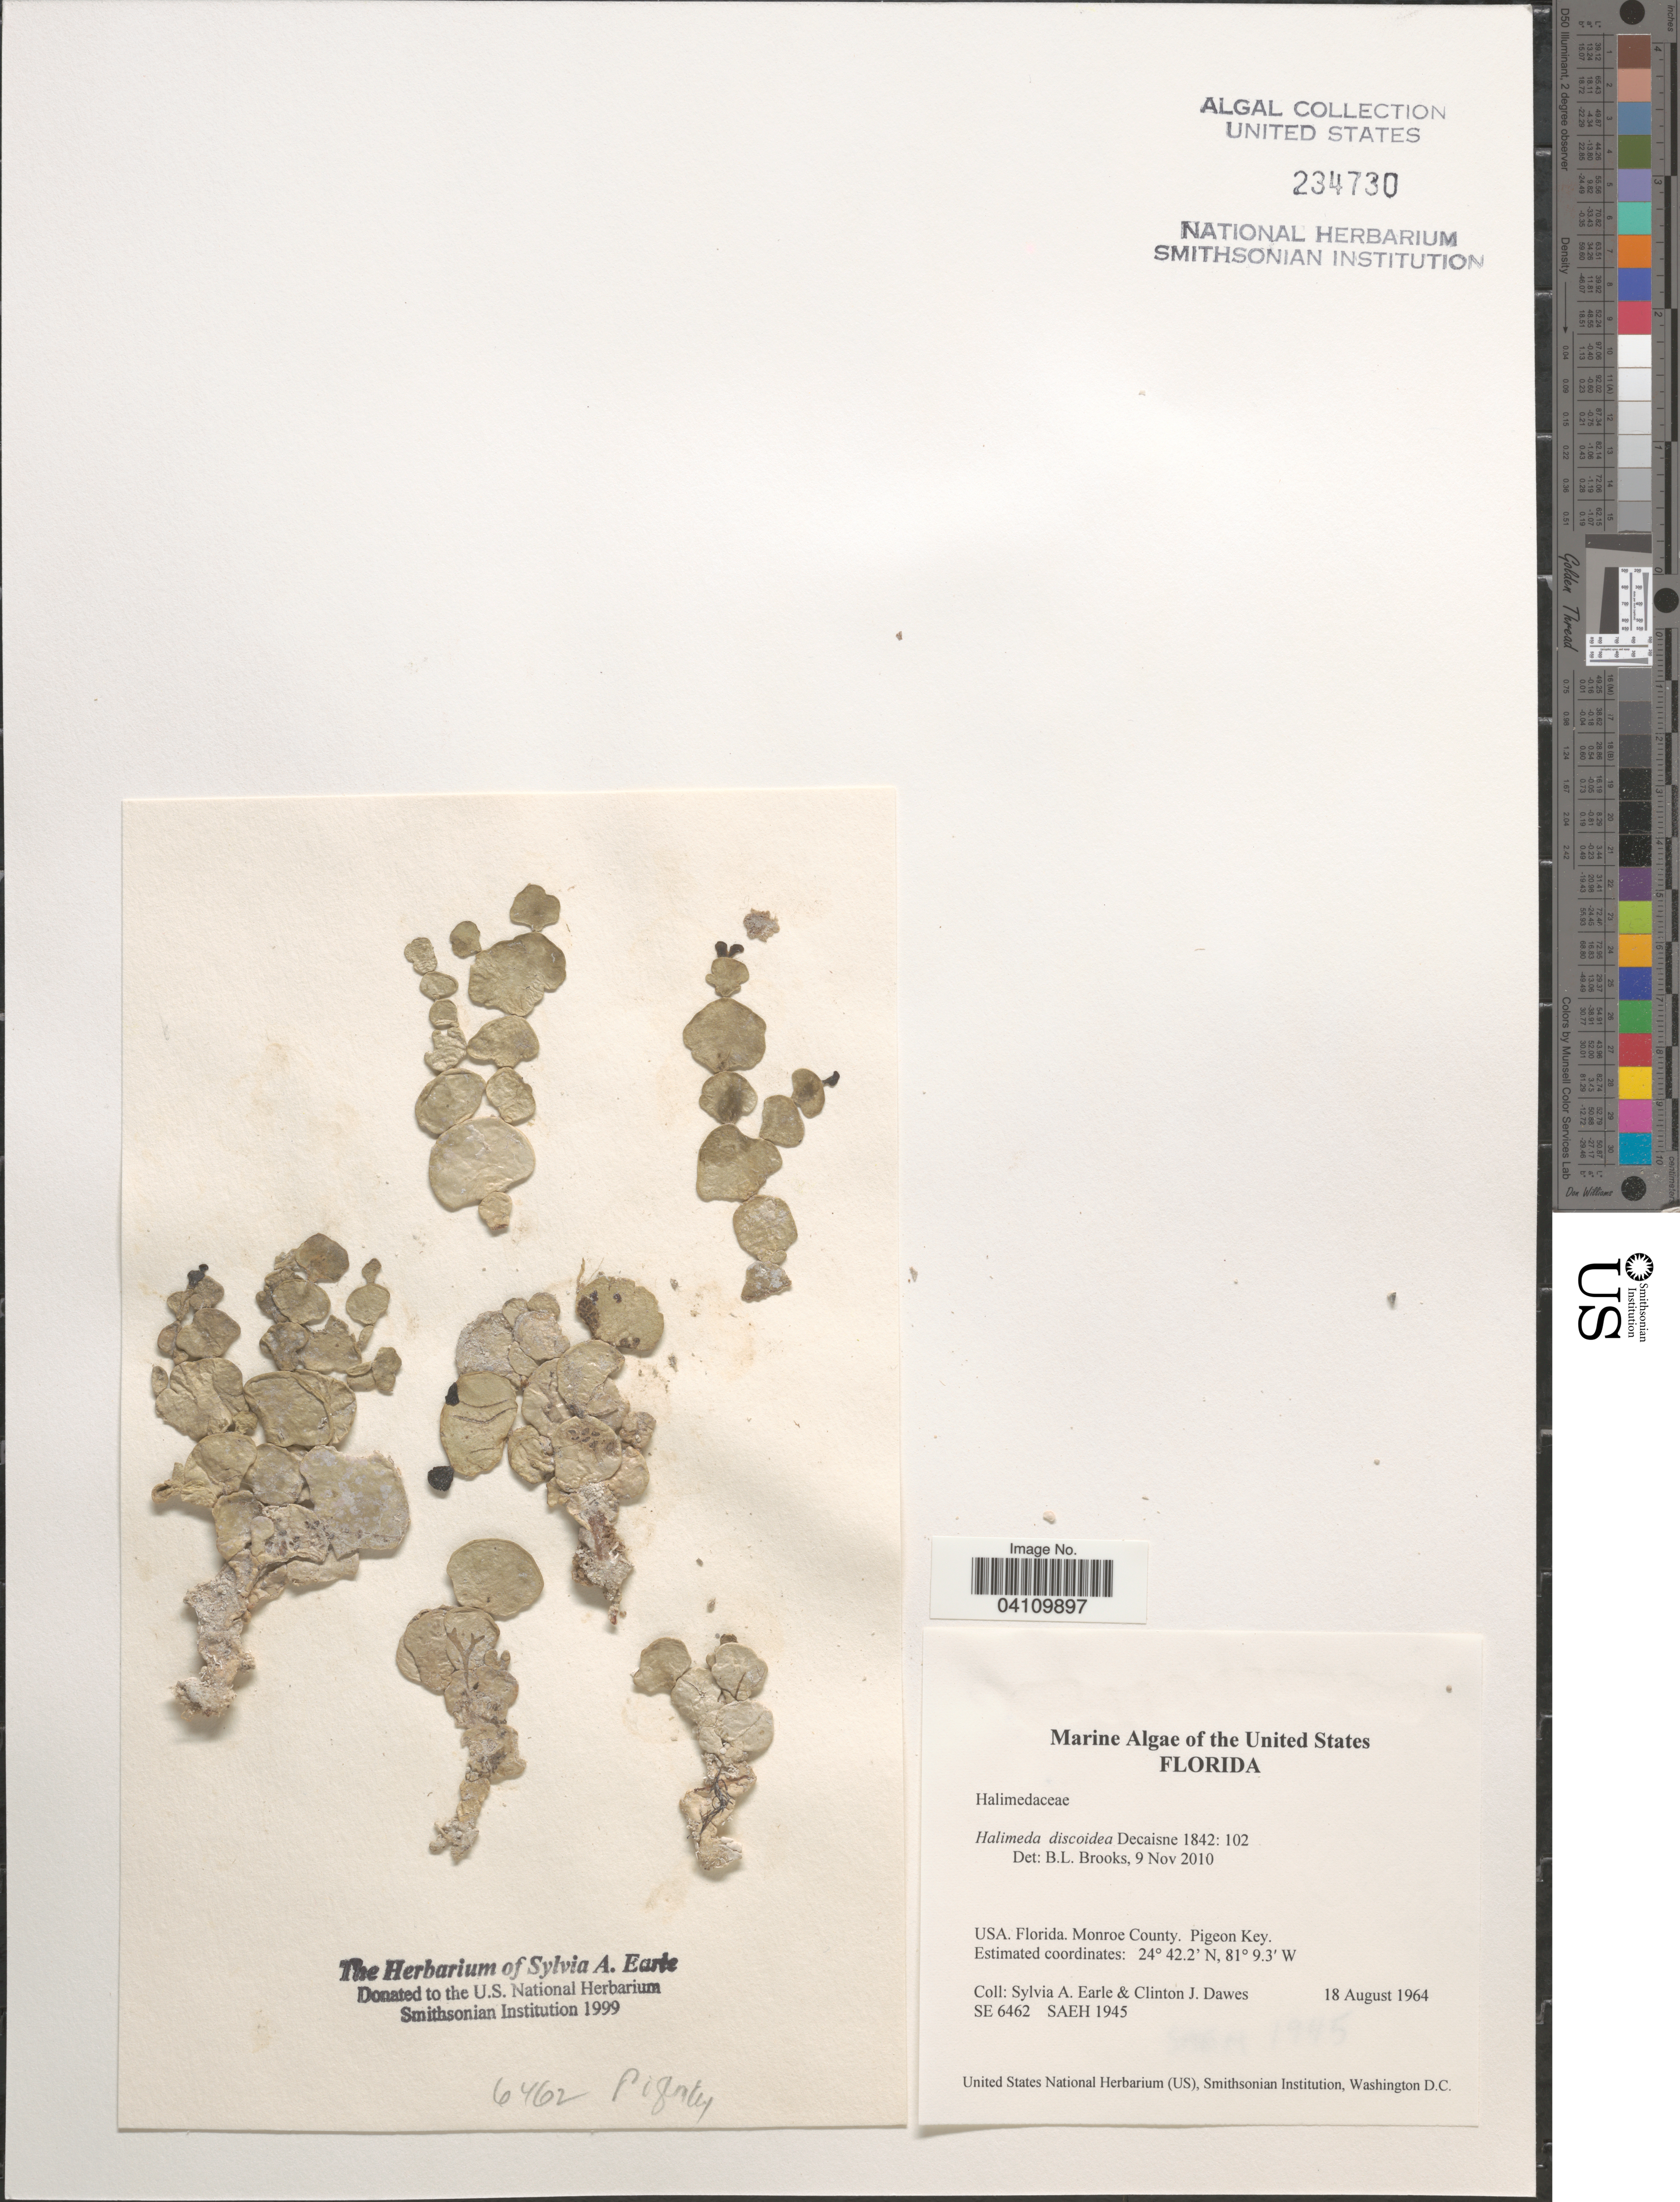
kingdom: Plantae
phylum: Chlorophyta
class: Ulvophyceae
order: Bryopsidales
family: Halimedaceae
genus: Halimeda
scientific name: Halimeda discoidea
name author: Decne.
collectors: S. A. Earle & C. Dawes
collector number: SE 6462/SAEH 1945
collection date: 1964-08-18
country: United States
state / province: Florida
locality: Monroe County. Pigeon Key.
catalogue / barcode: US 234730